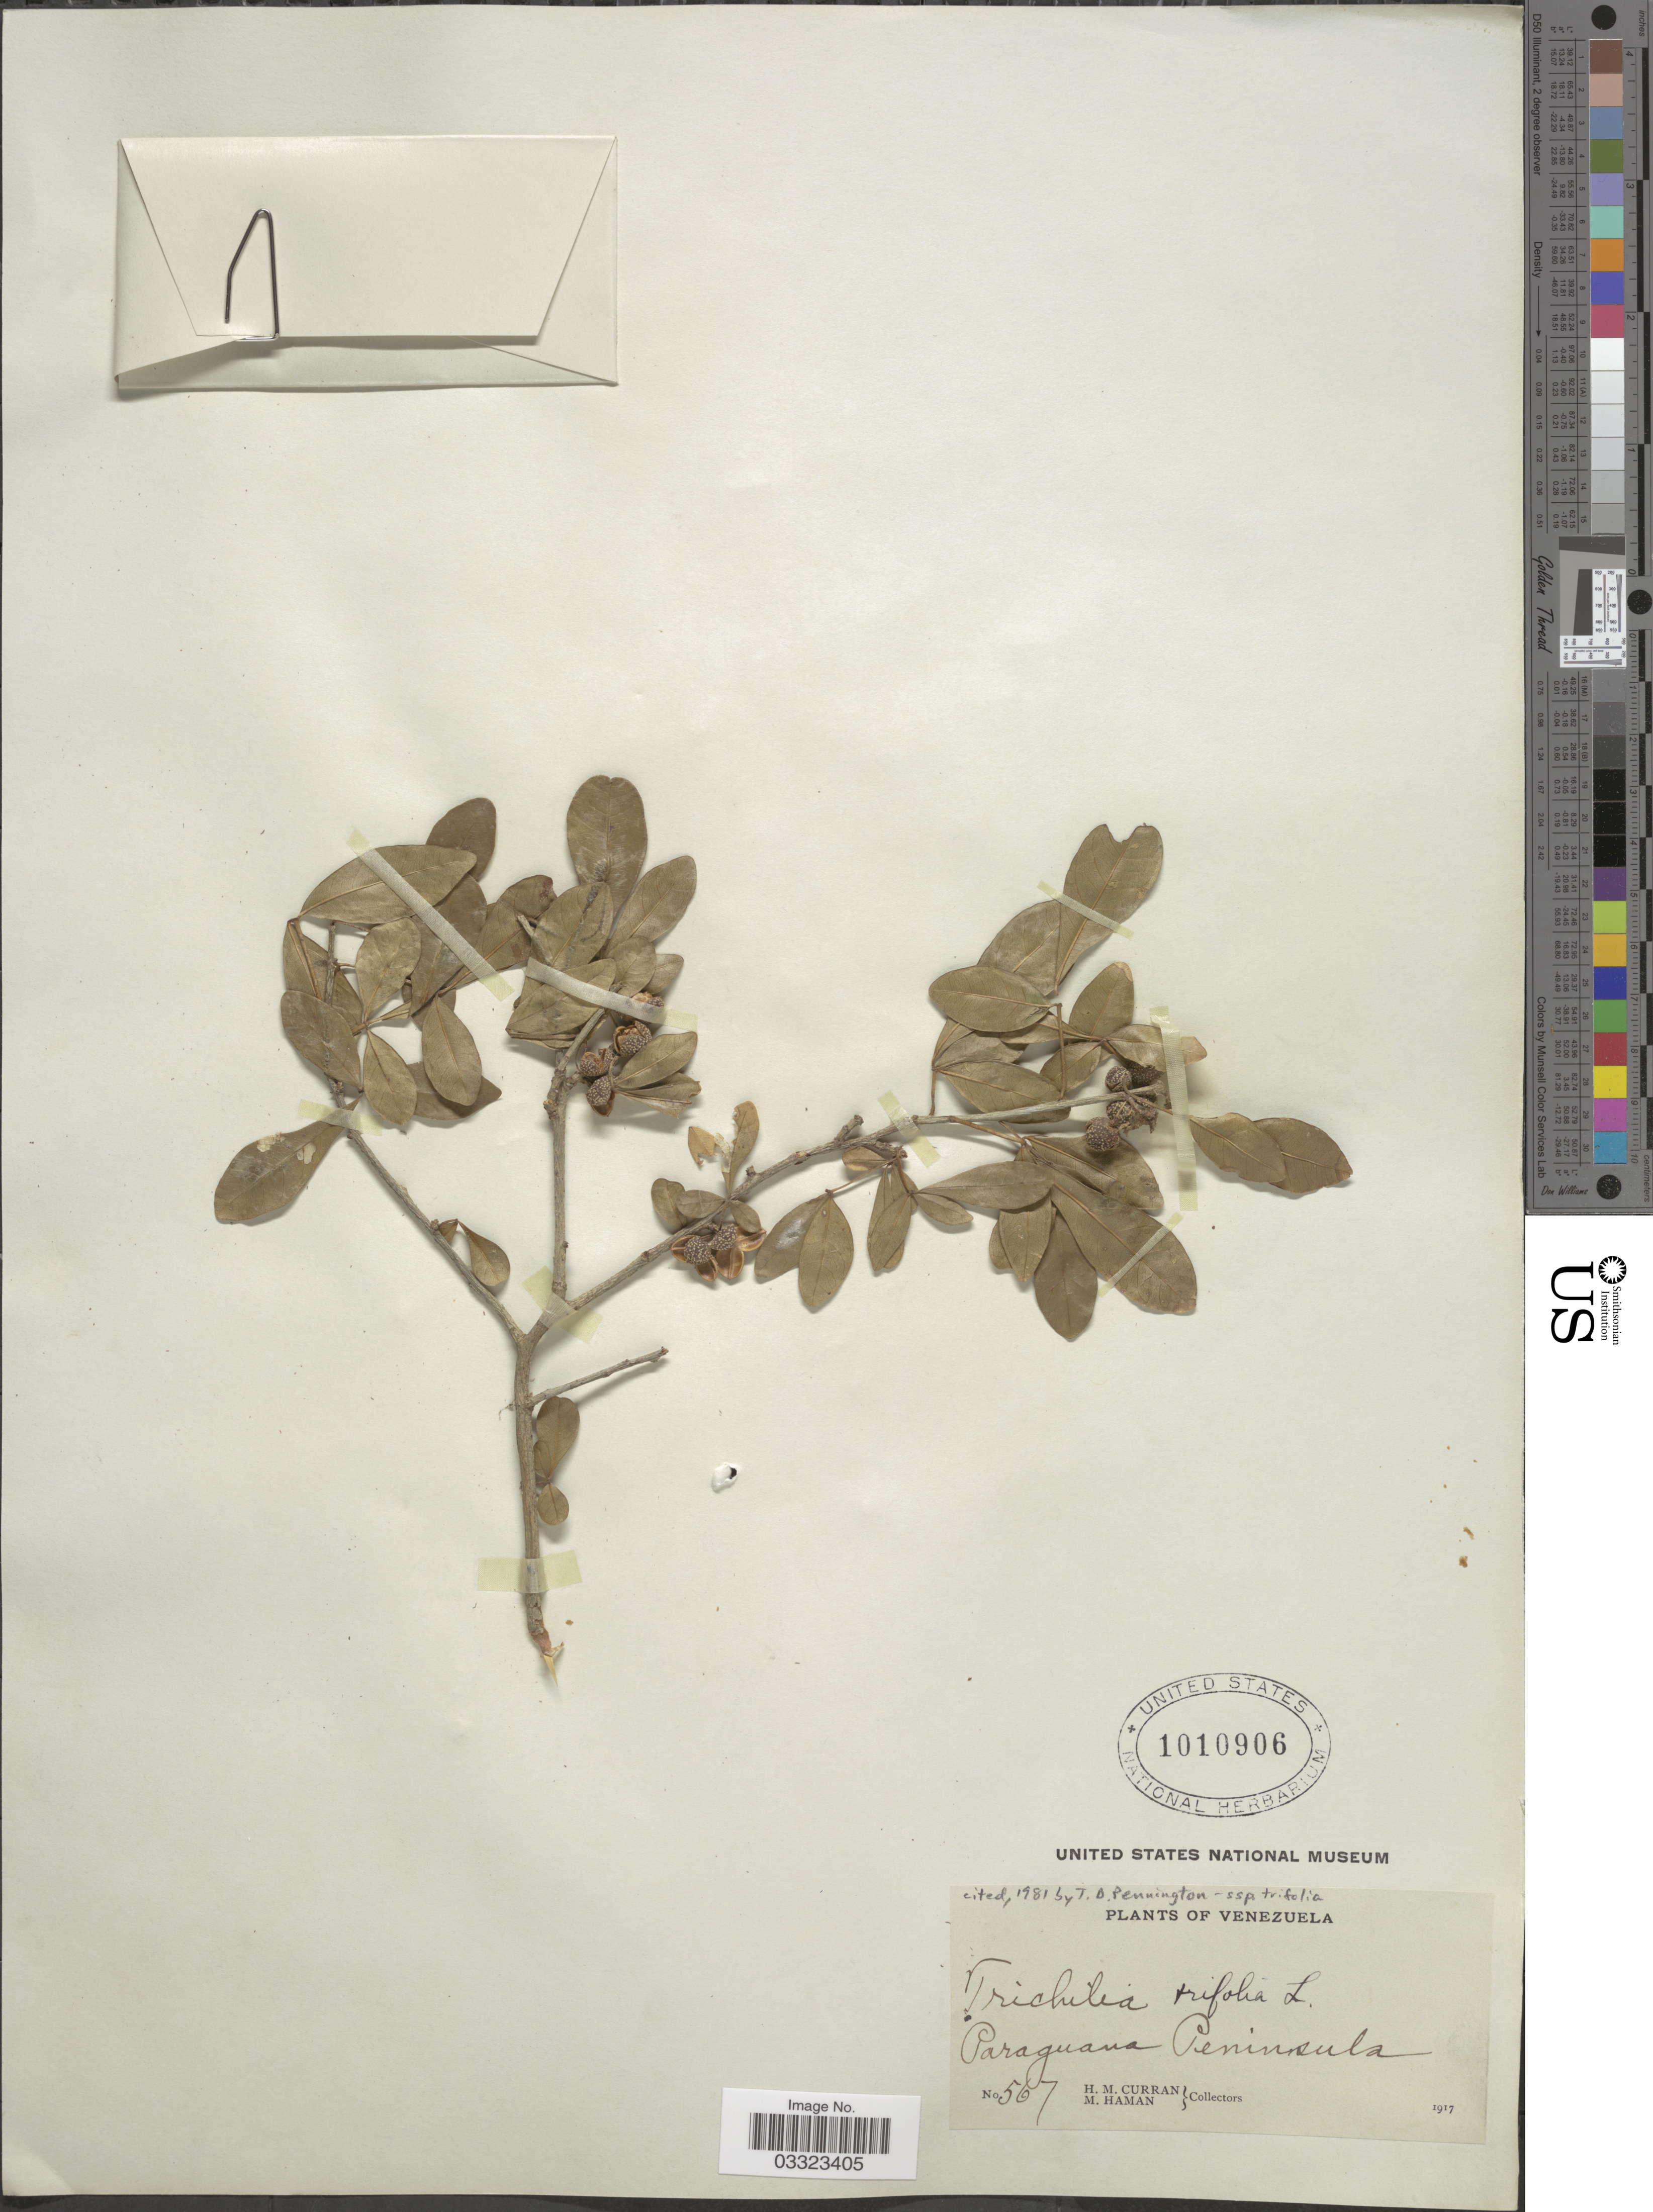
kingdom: Plantae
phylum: Tracheophyta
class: Magnoliopsida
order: Sapindales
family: Meliaceae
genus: Trichilia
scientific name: Trichilia trifolia subsp. trifolia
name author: L.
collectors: H. M. Curran & M. Haman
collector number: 567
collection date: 1917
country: Venezuela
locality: Paraguaua Peninsula.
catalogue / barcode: US 1010906